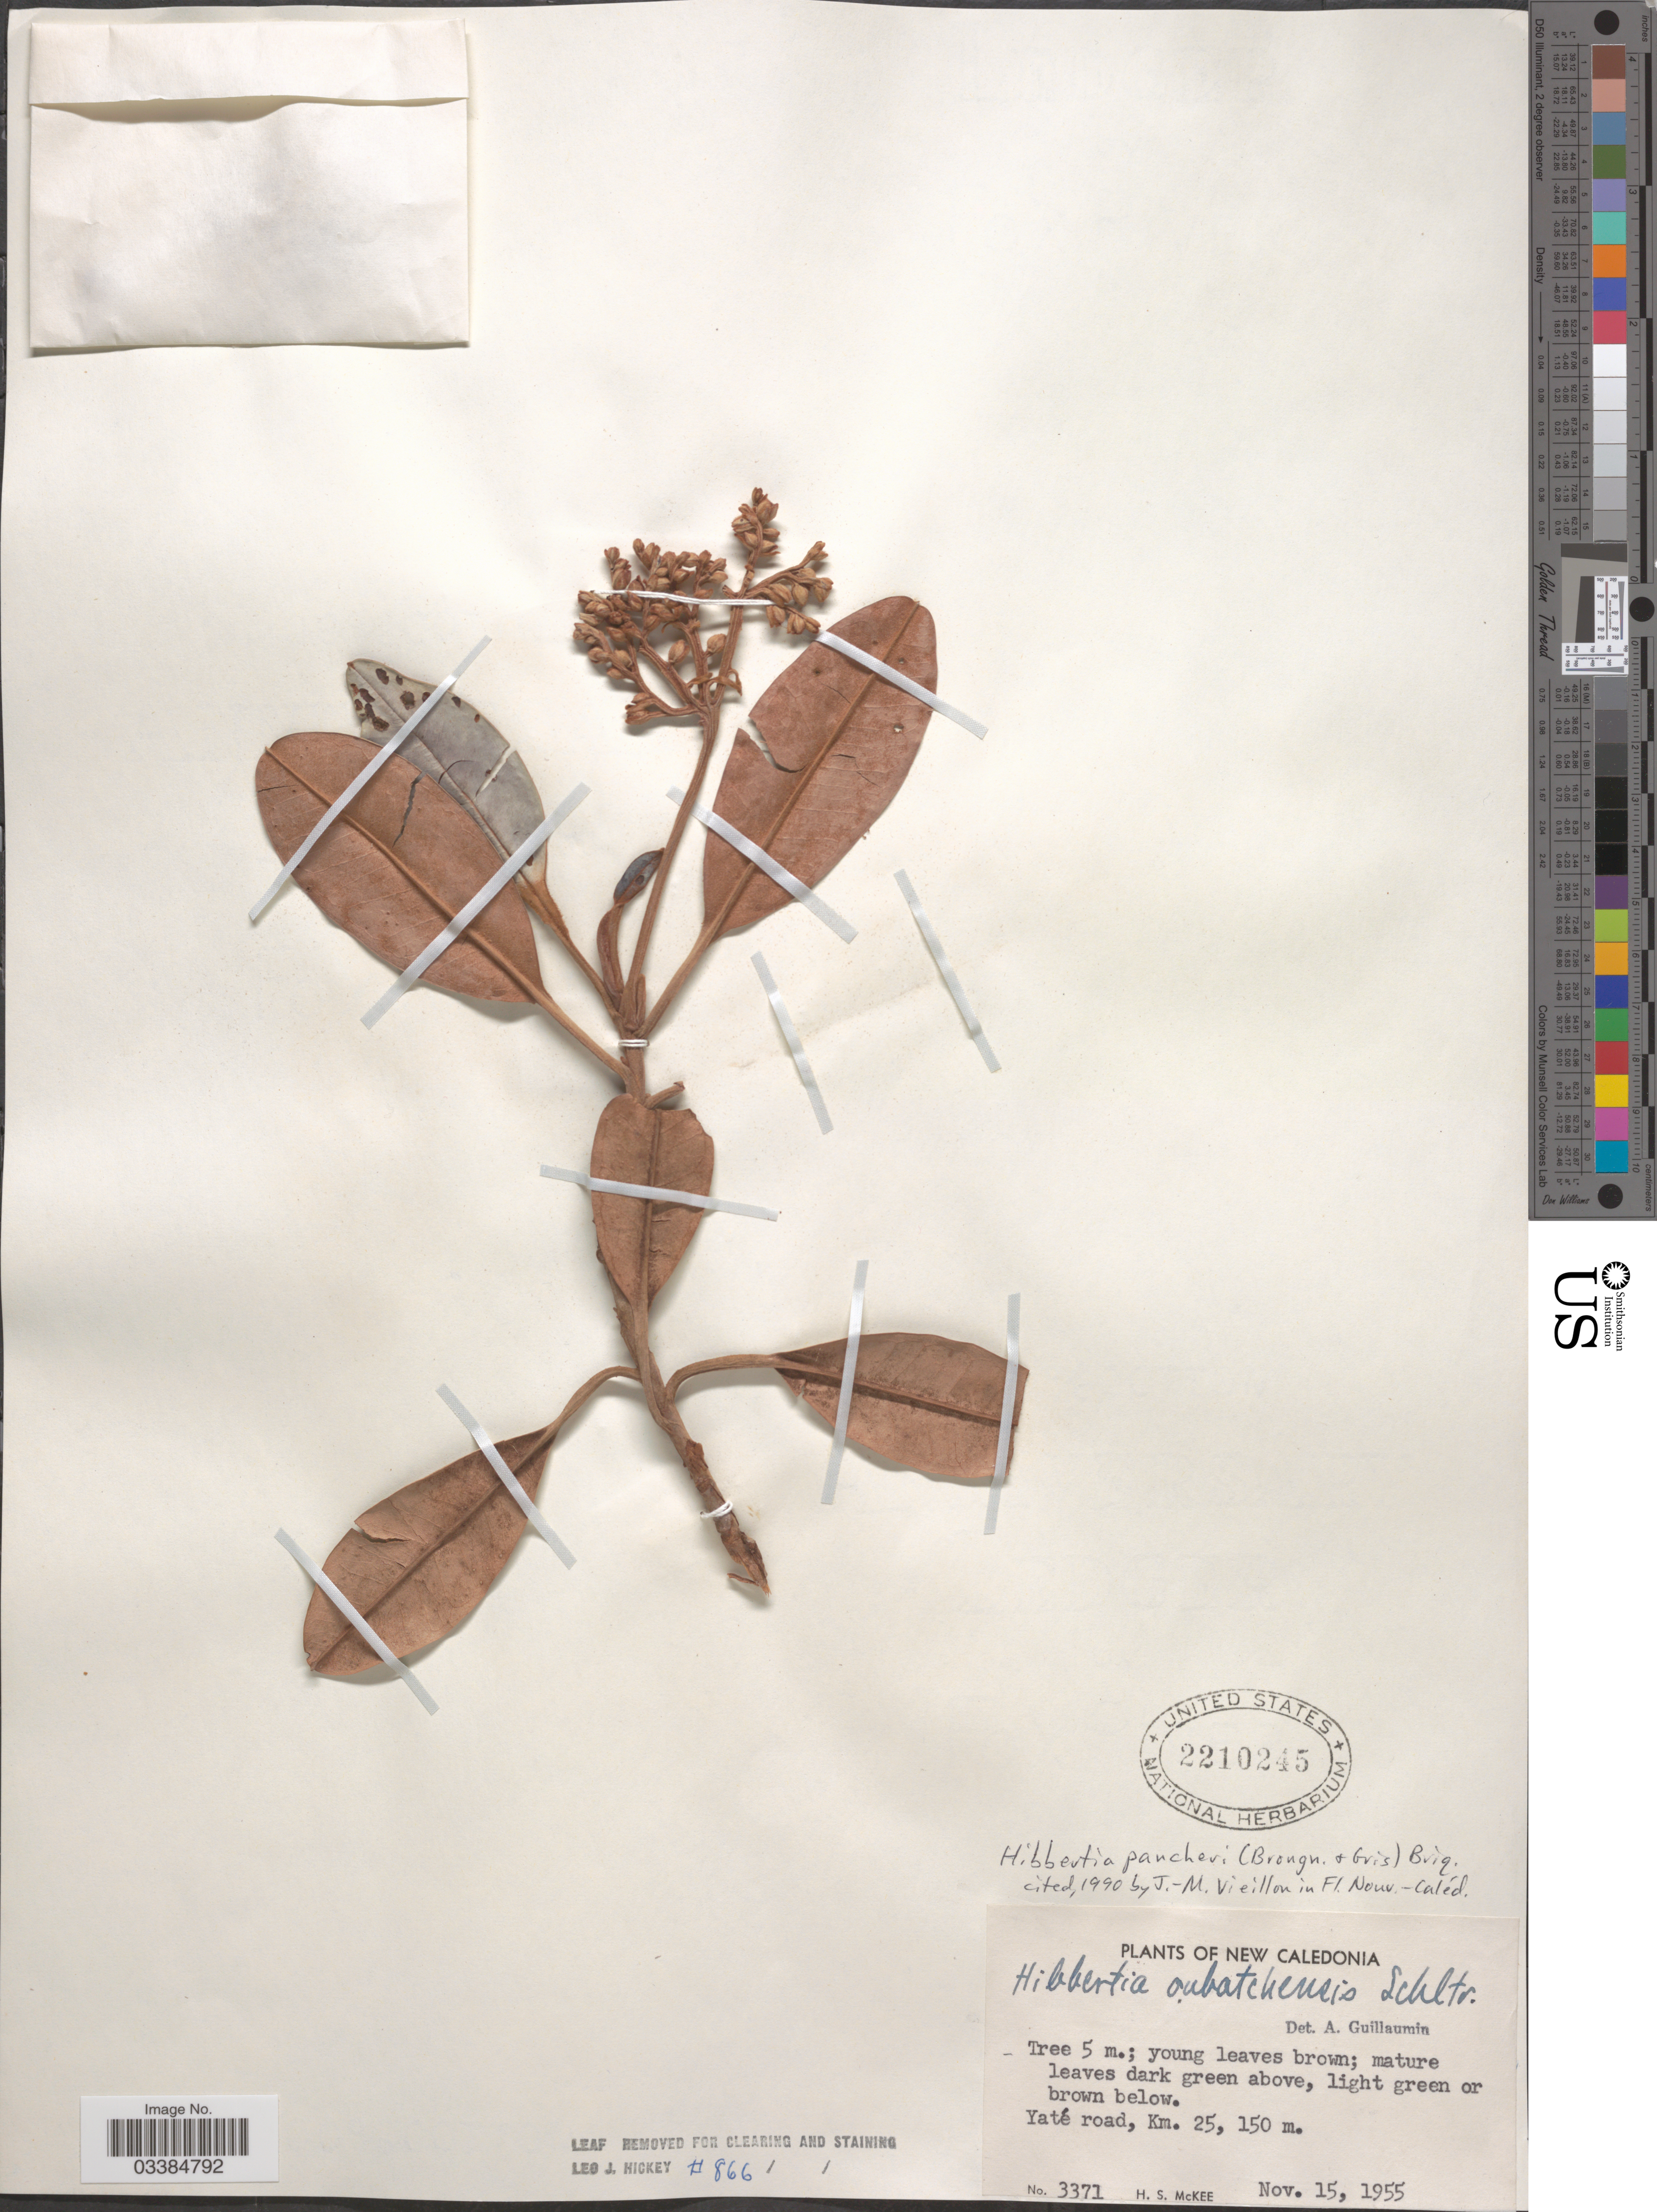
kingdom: Plantae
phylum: Tracheophyta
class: Magnoliopsida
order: Dilleniales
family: Dilleniaceae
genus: Hibbertia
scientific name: Hibbertia pancheri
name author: (Brongn. & Gris) Briq.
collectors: H. S. McKee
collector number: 3371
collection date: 1955-11-15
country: New Caledonia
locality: Yaté road, Km. 25.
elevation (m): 150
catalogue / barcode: US 2210245